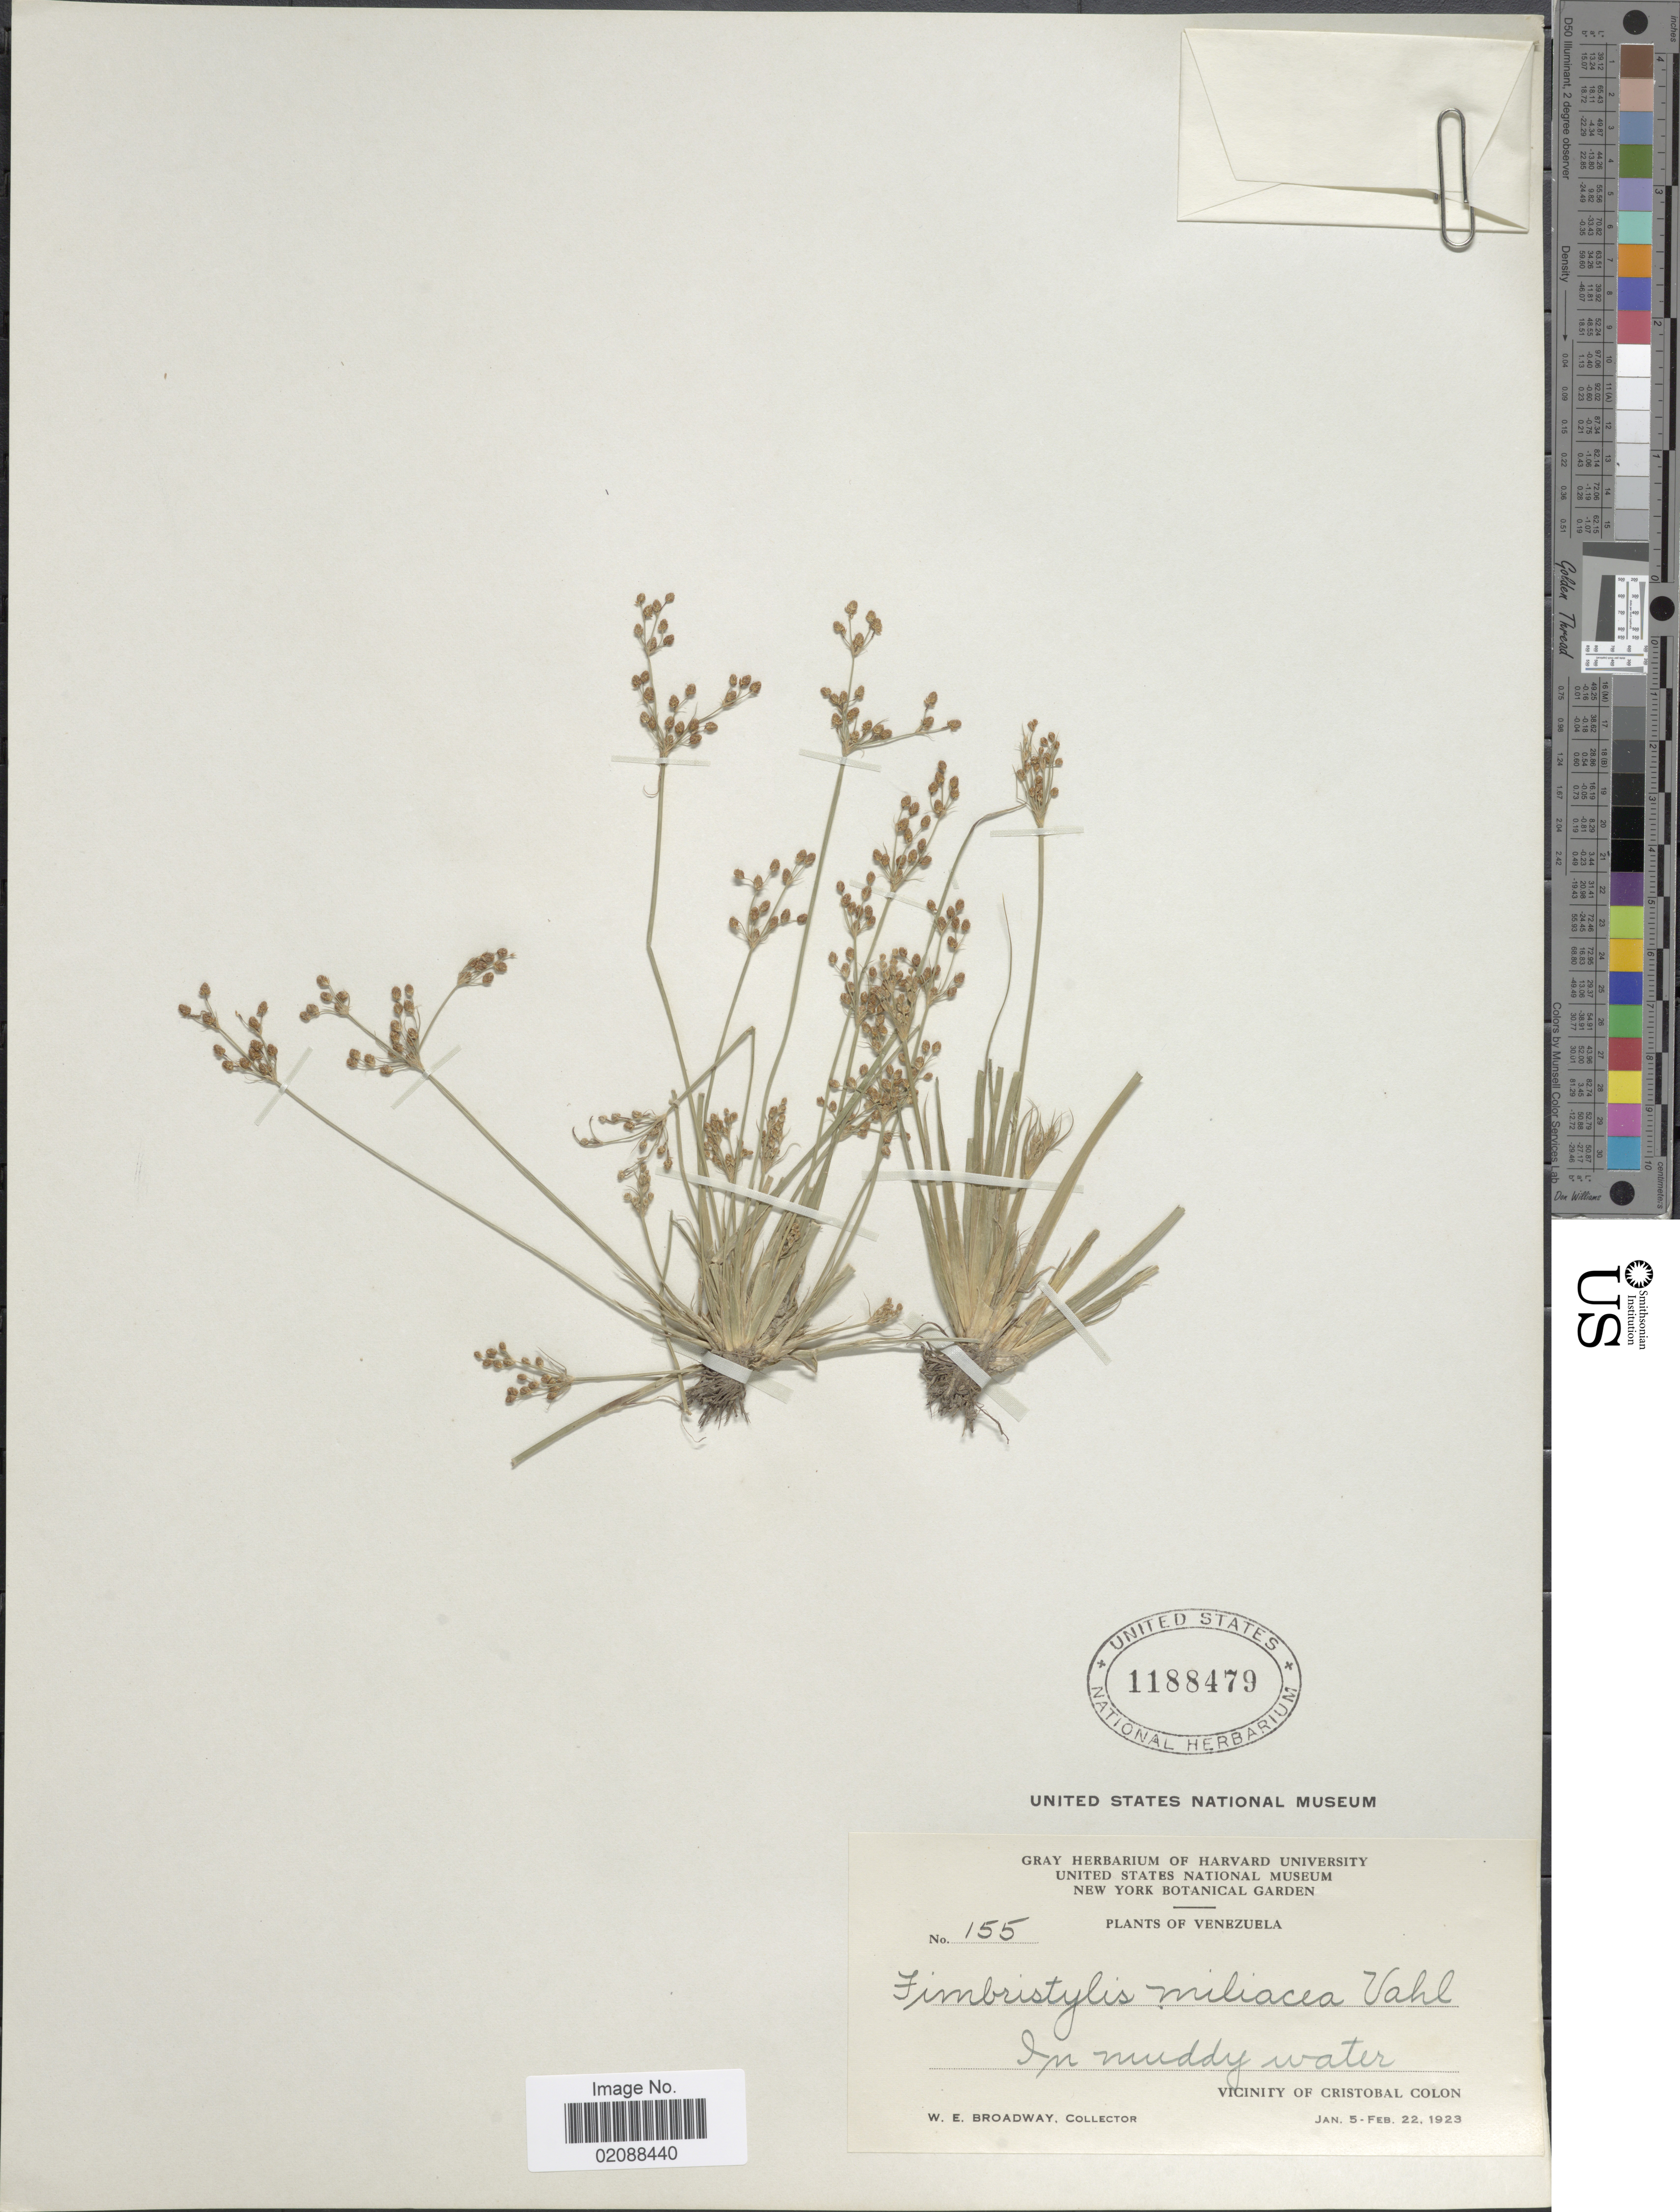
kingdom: Plantae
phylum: Tracheophyta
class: Liliopsida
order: Poales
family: Cyperaceae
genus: Fimbristylis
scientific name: Fimbristylis littoralis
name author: Gaudich.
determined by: Strong, M. T., (US), Smithsonian Institution - National Museum of Natural History (UNITED STATES)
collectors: W. E. Broadway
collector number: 155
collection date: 1923-01-05/1923-02-22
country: Venezuela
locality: In muddy water. Vicinity of Cristobal Colon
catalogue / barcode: US 1188479